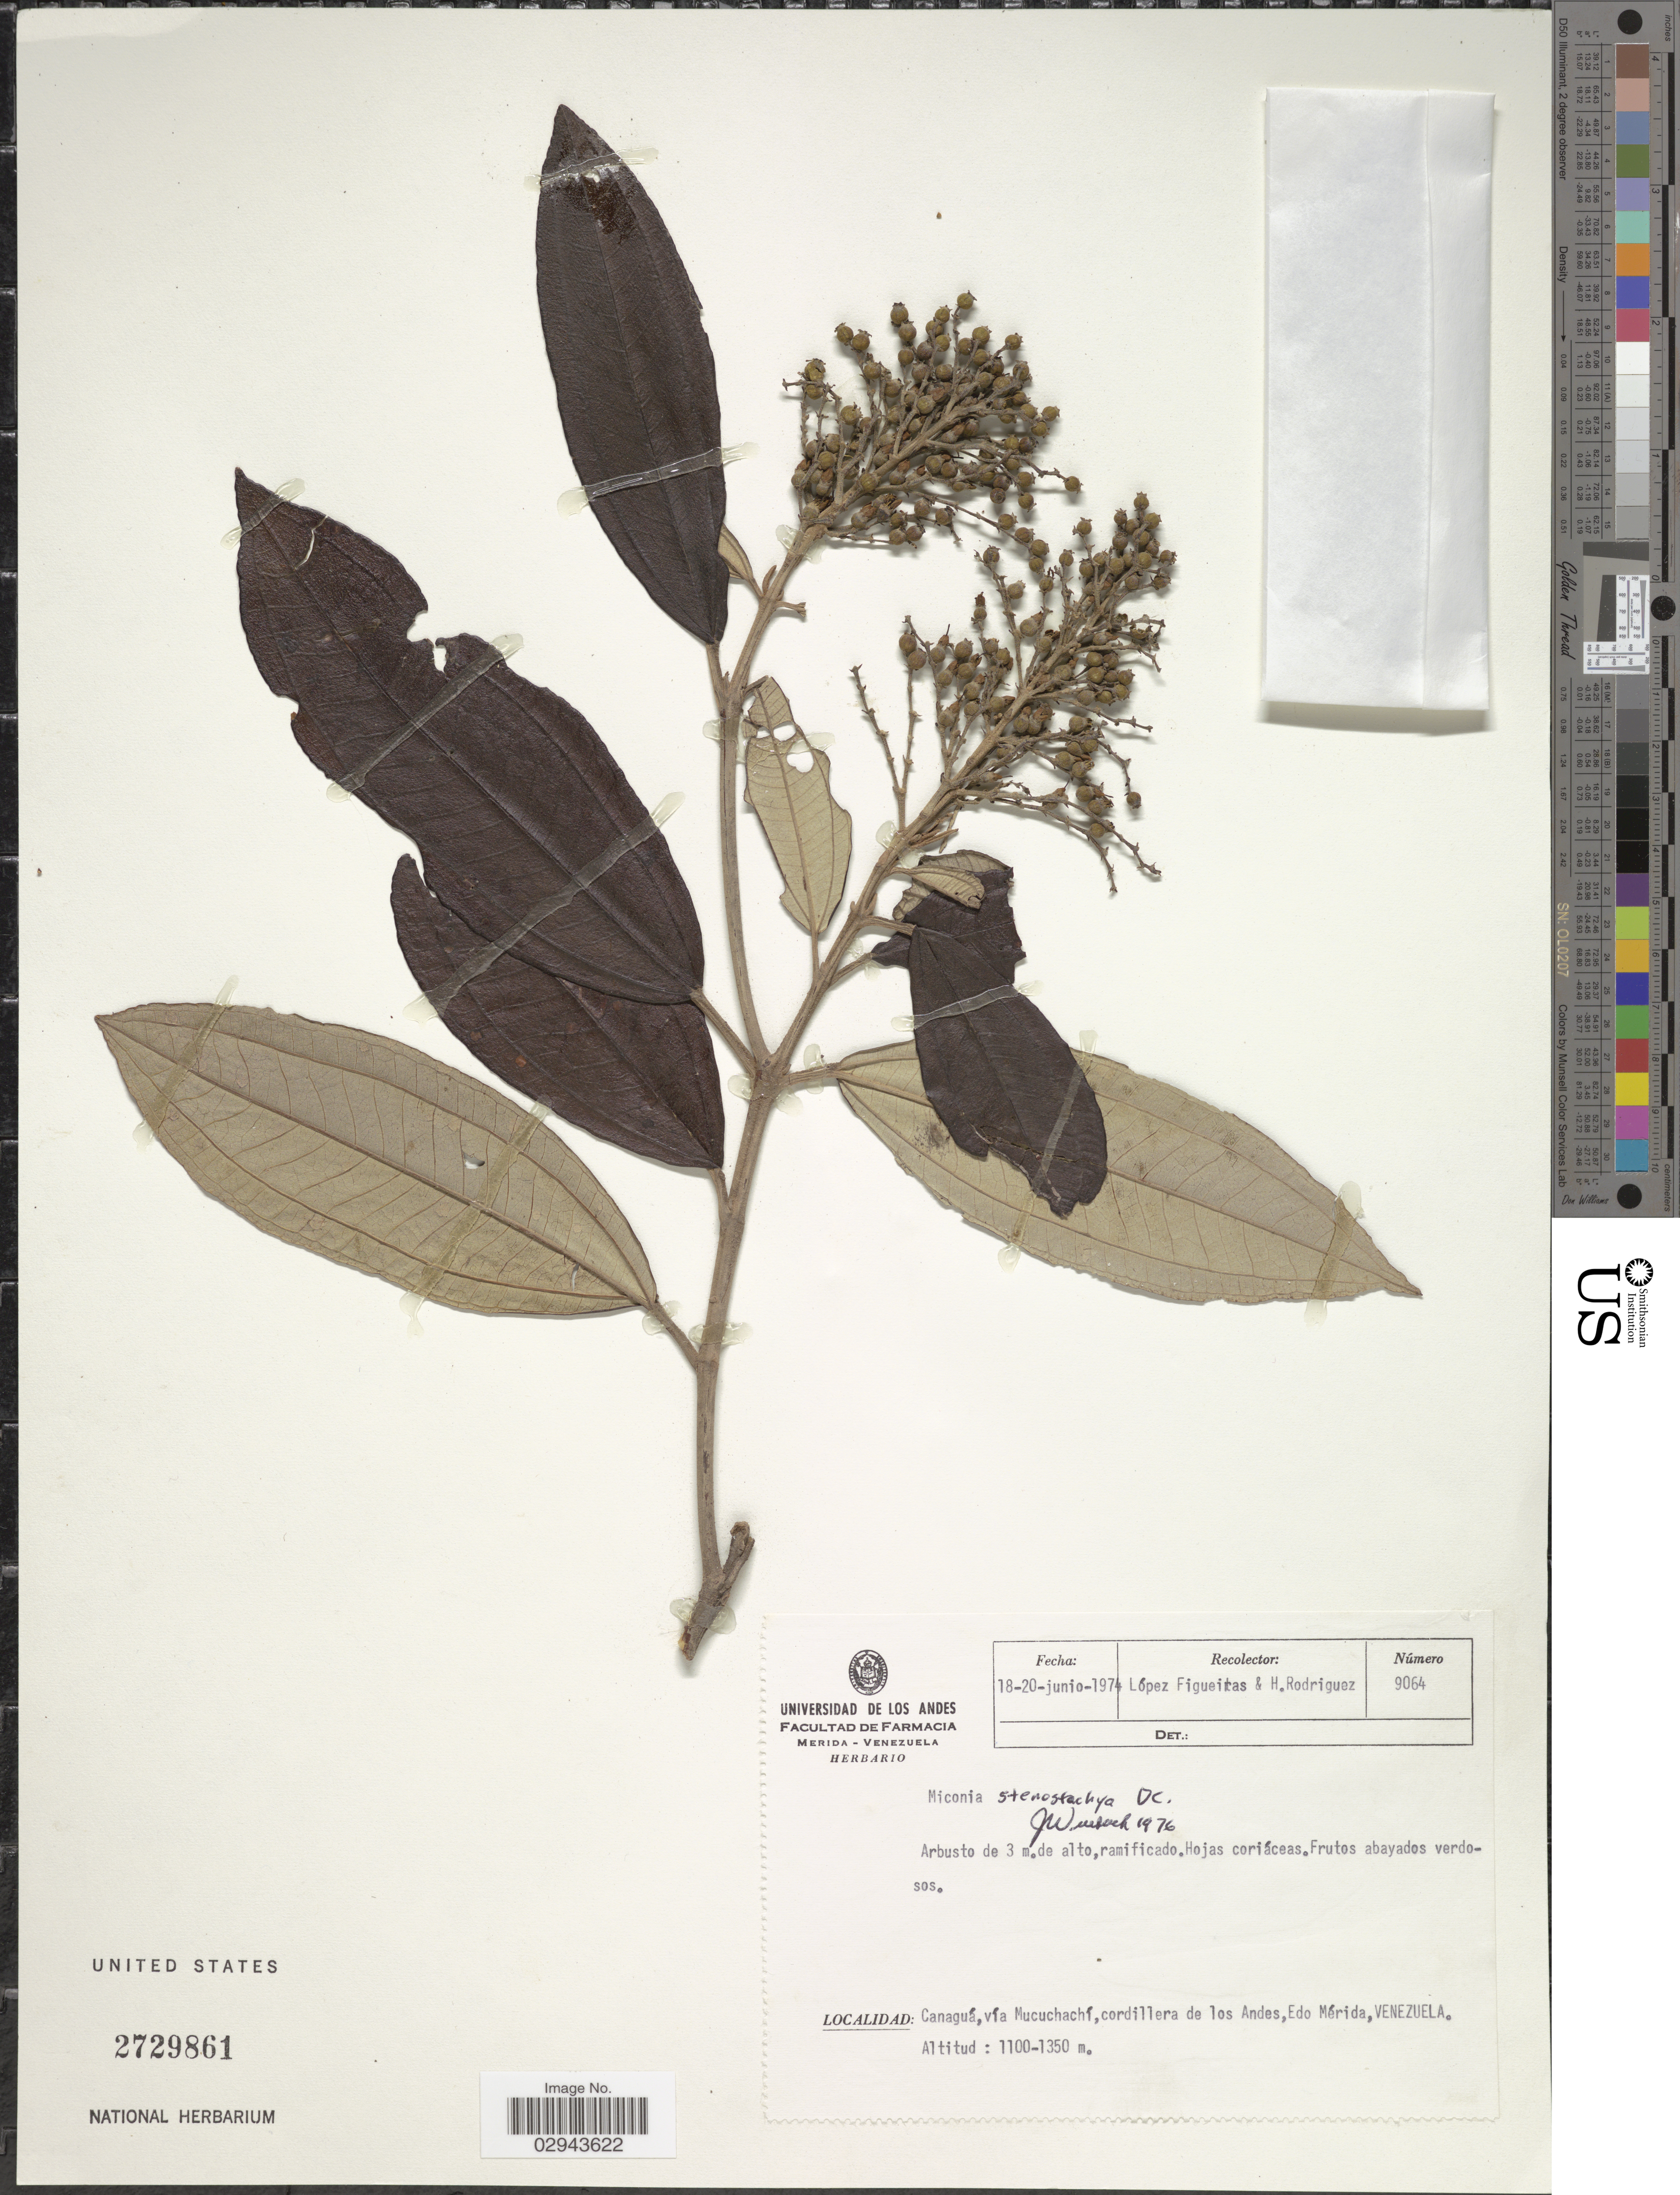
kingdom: Plantae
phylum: Tracheophyta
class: Magnoliopsida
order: Myrtales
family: Melastomataceae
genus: Miconia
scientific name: Miconia stenostachya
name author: DC.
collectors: M. López Figueiras & H. Rodriguez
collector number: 9064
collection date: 1974-06-18/1974-06-20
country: Venezuela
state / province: Mérida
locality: Canaguá, vía Mucuchachí, cordillera de los Andes.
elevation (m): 1100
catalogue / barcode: US 2729861